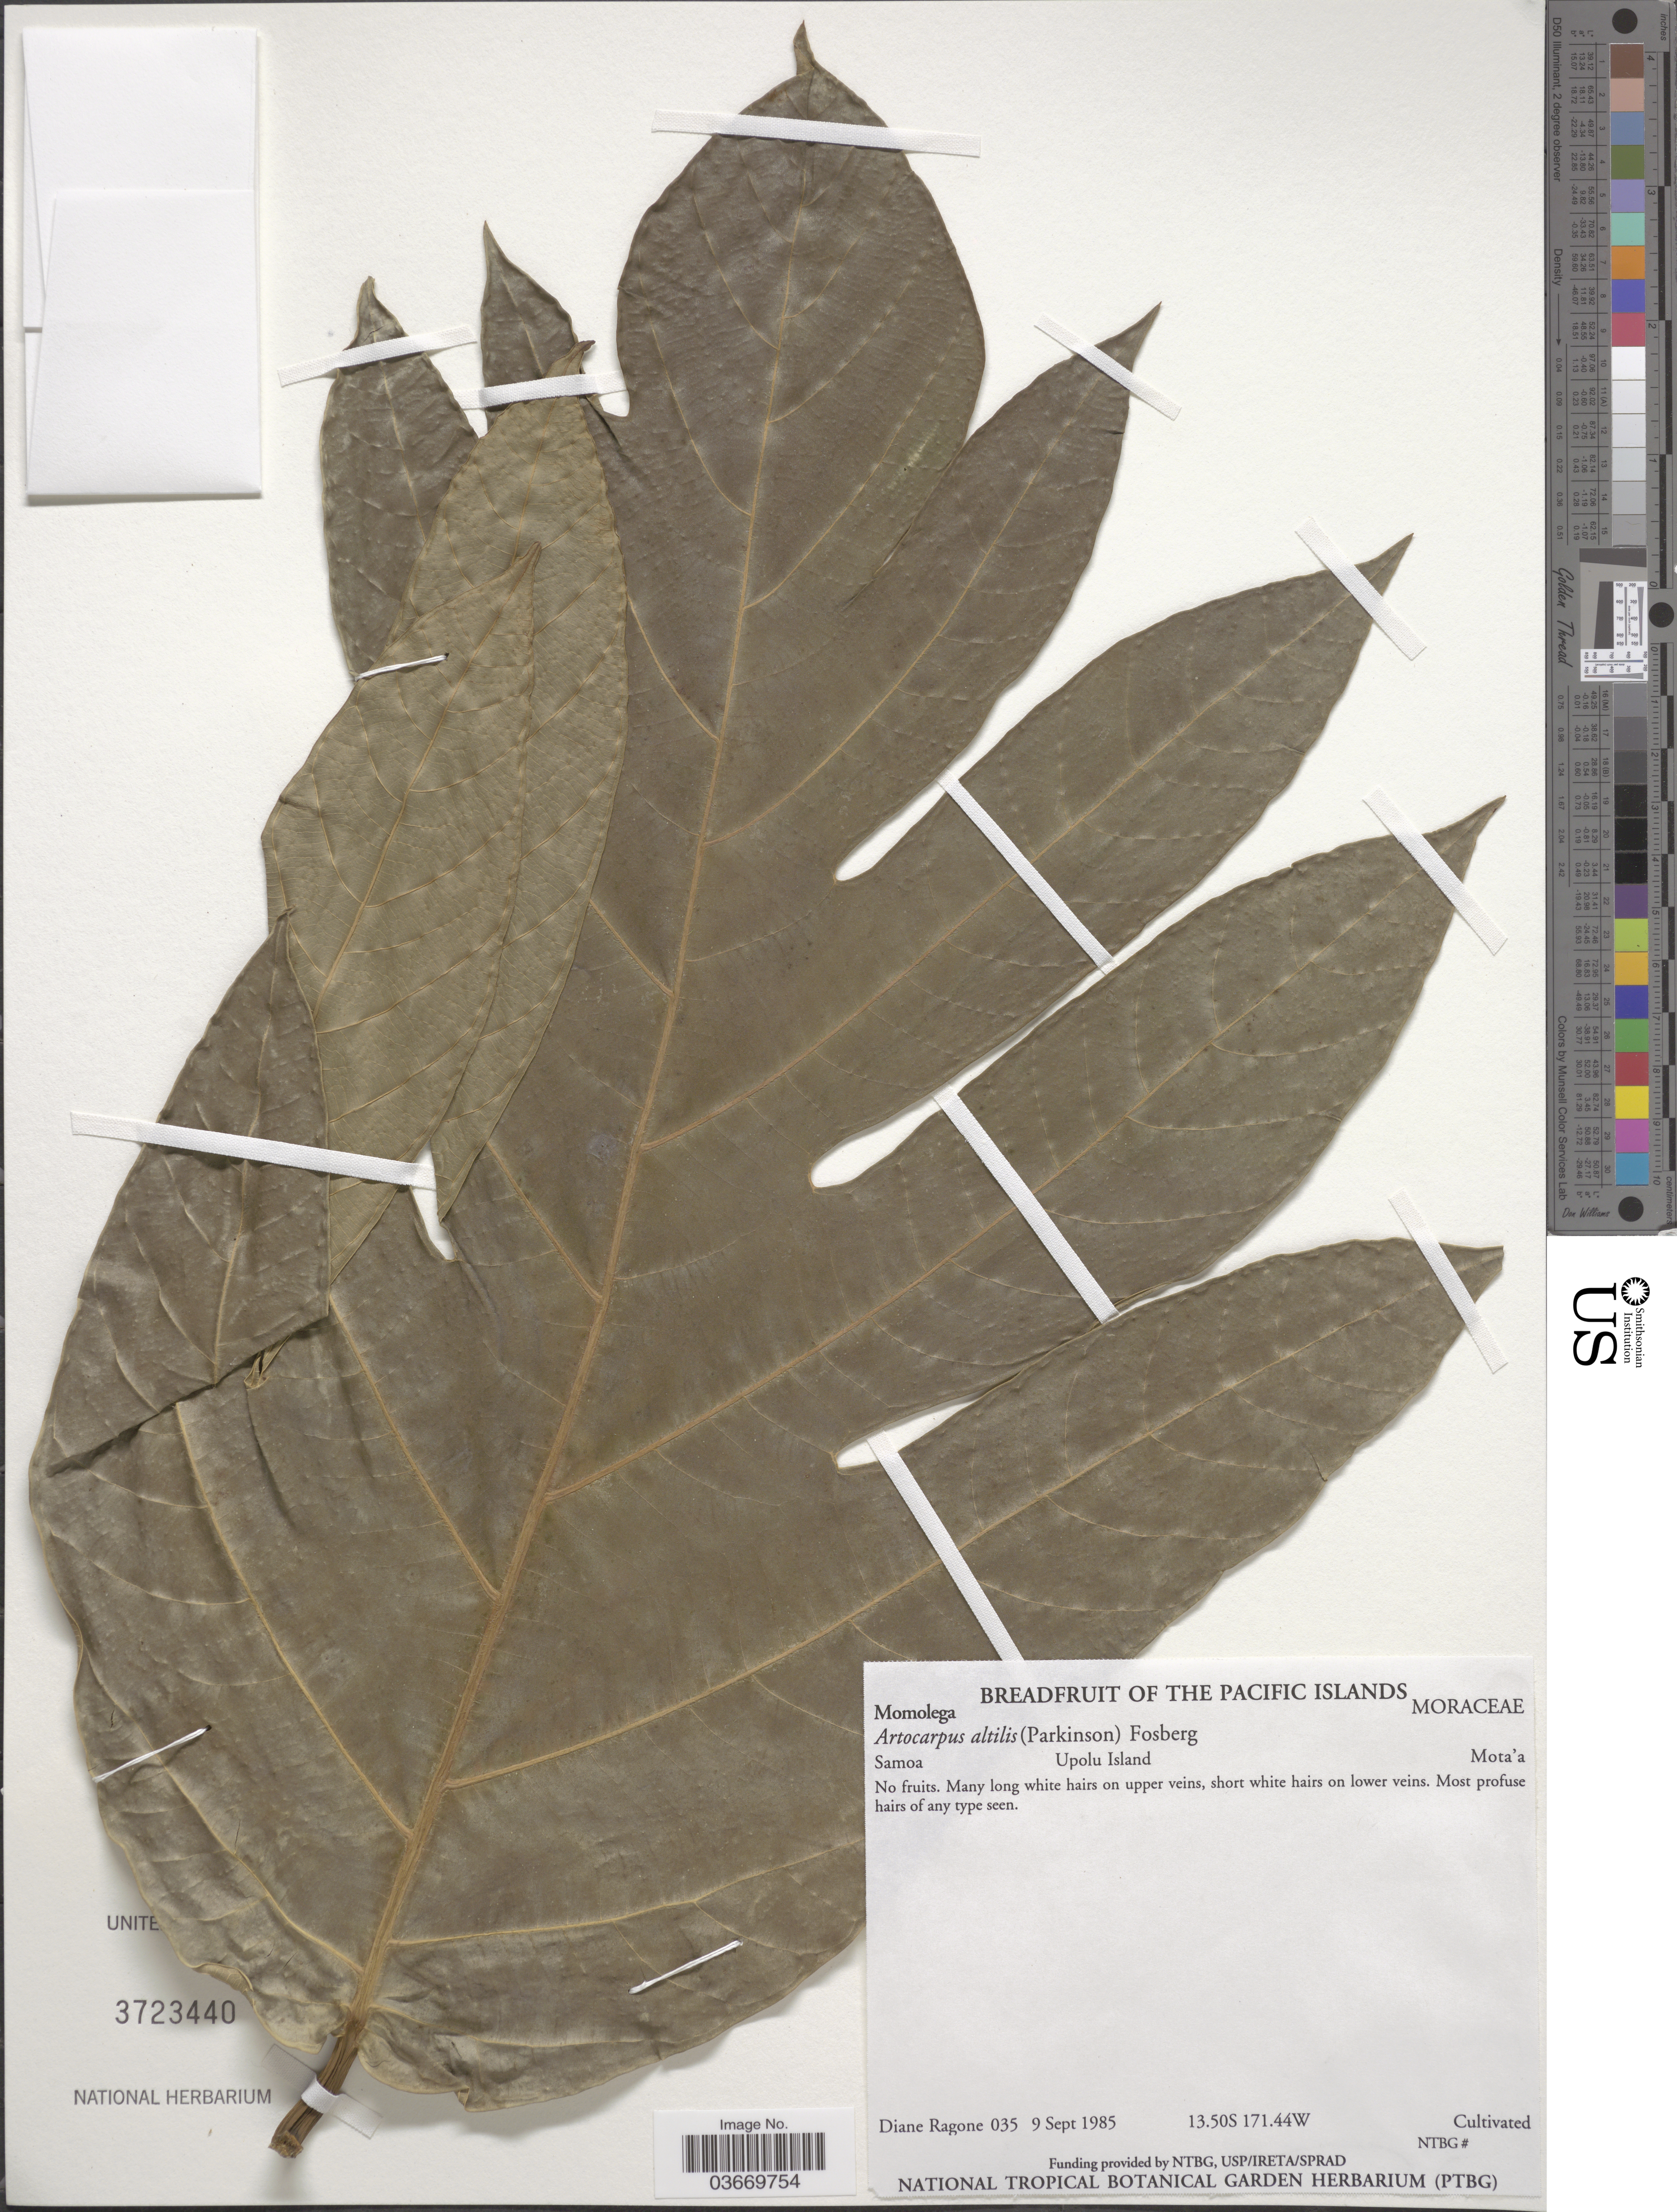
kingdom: Plantae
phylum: Tracheophyta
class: Magnoliopsida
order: Rosales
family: Moraceae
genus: Artocarpus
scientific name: Artocarpus altilis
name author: (Parkinson) Fosberg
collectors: D. Ragone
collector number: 035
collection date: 1985-09-09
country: Samoa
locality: Samoa. Upolu Island. Mota'a.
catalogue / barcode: US 3723440